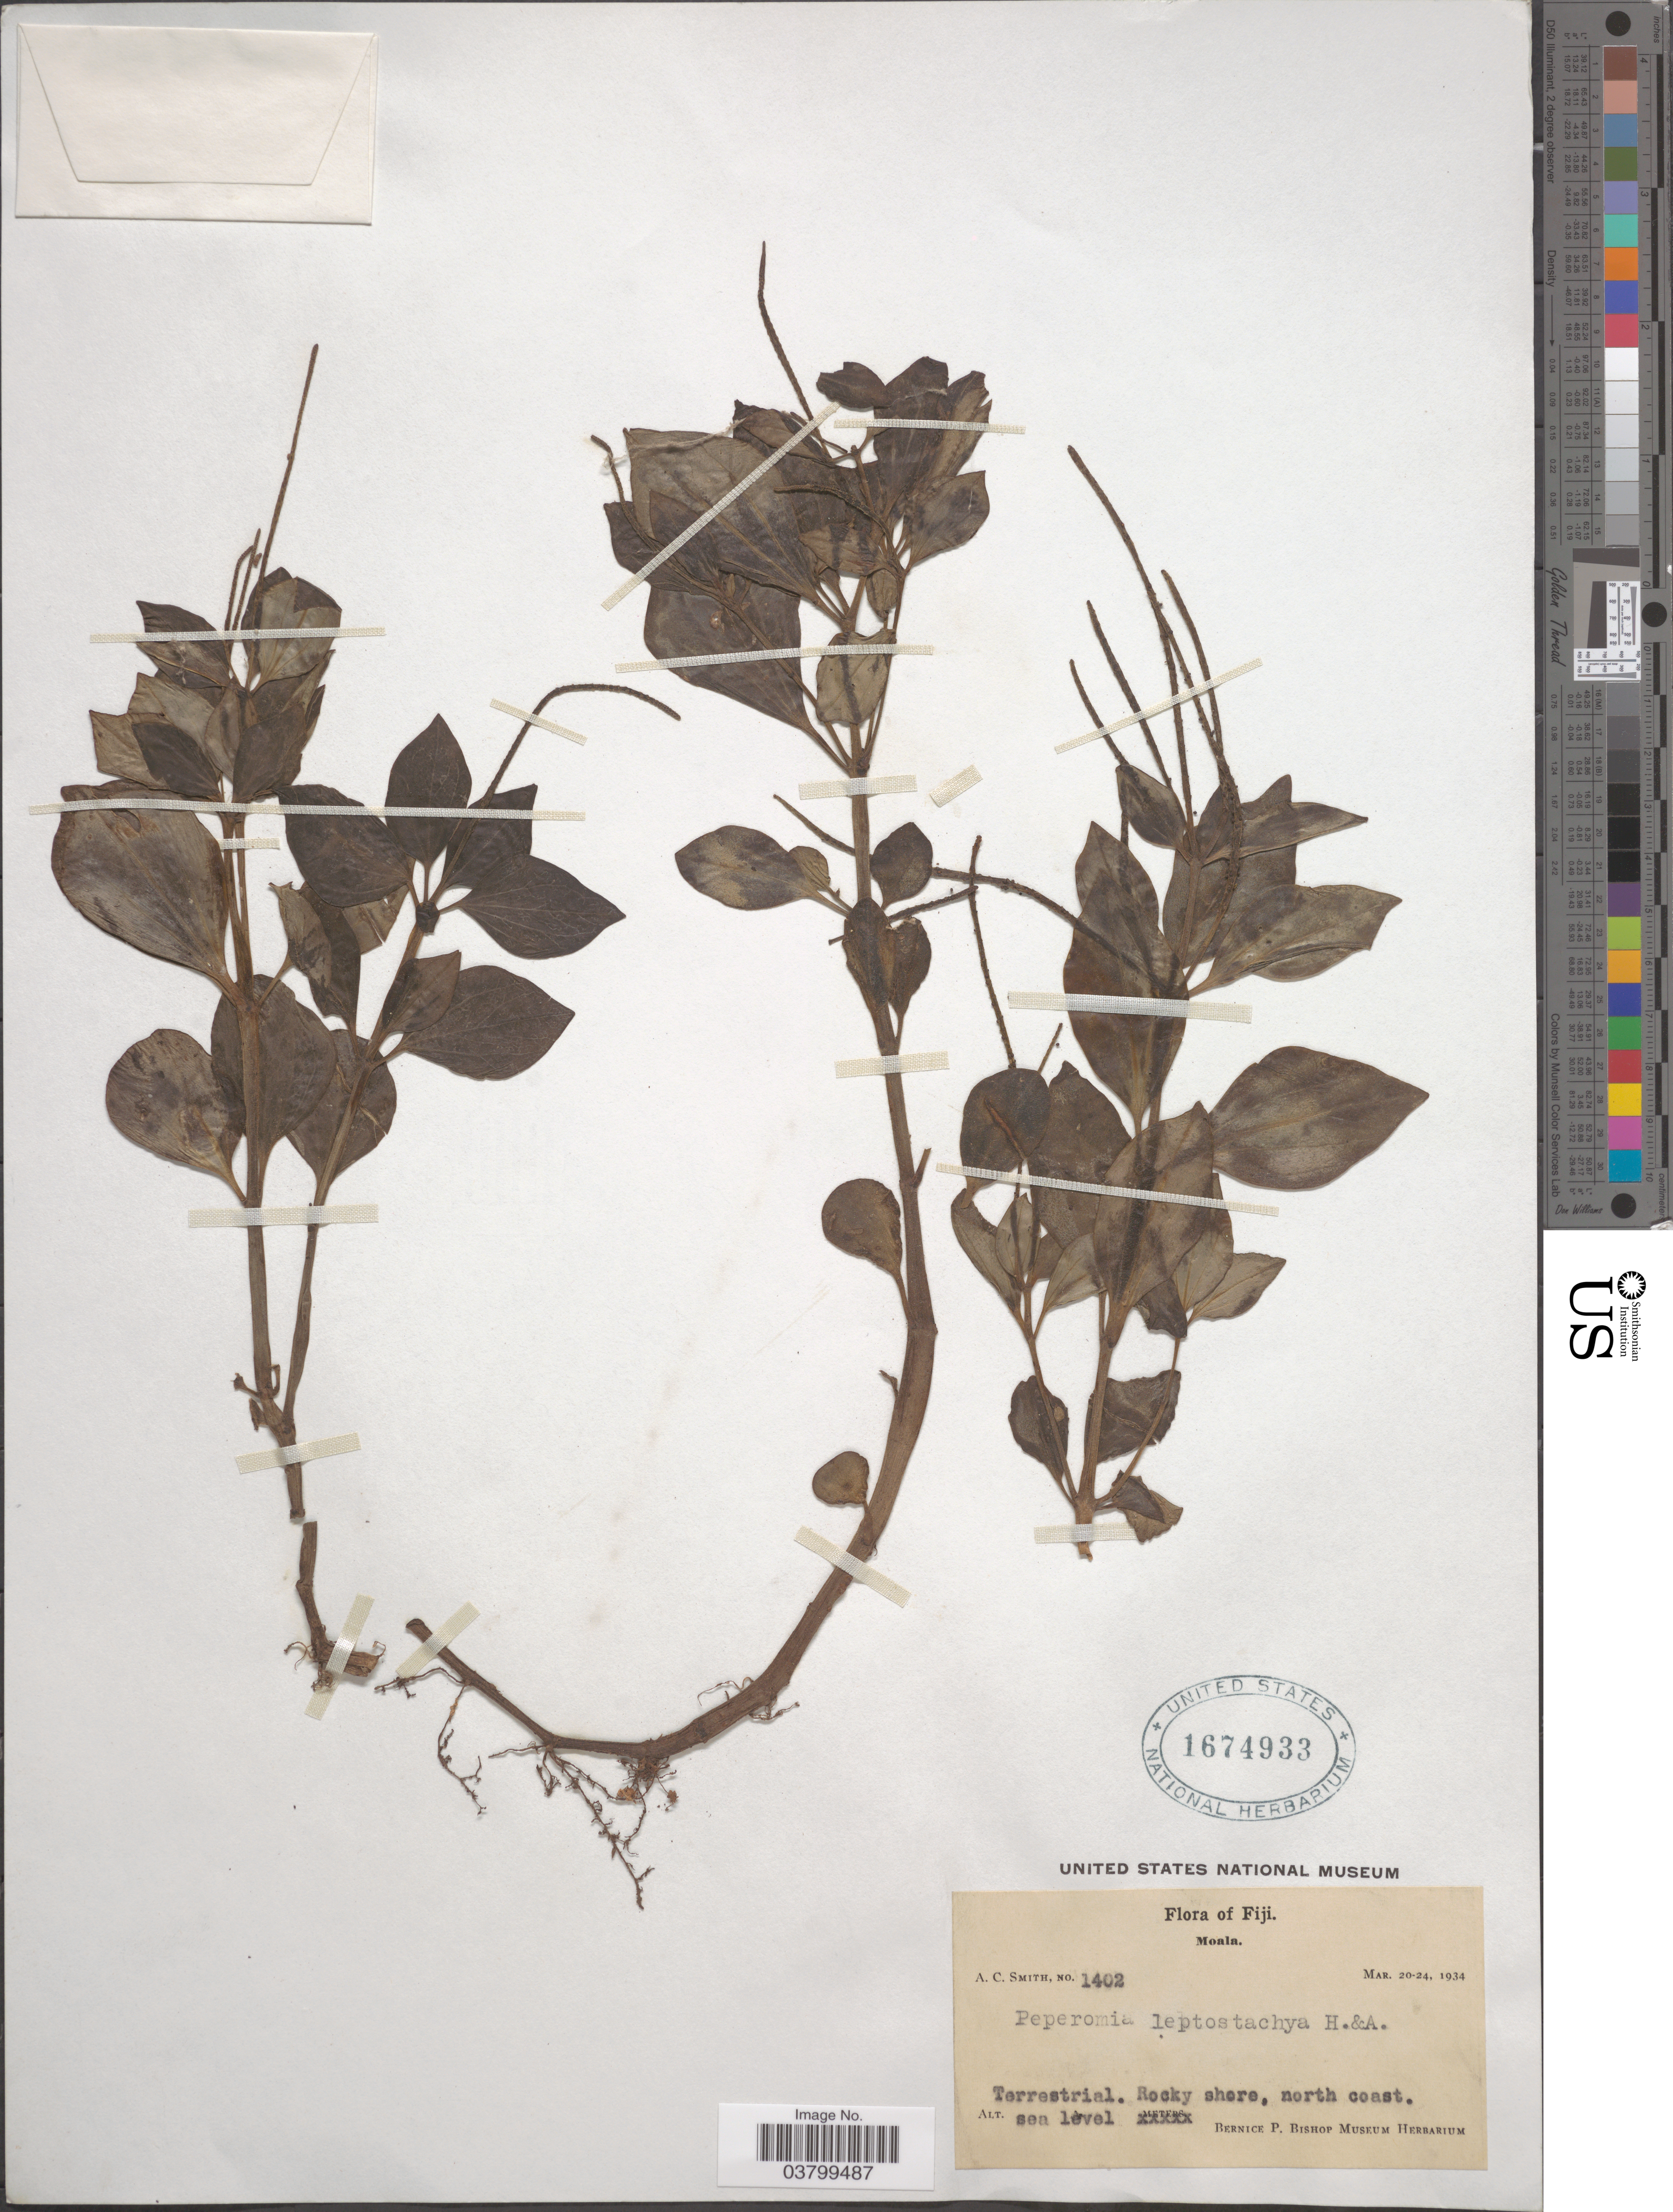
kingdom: Plantae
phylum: Tracheophyta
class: Magnoliopsida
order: Piperales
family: Piperaceae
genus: Peperomia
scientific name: Peperomia leptostachya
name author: Hook. & Arn.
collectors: A. C. Smith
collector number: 1402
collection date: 1934-03-20/1934-03-24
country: Fiji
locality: Moala. Rocky shore, north coast.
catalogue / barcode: US 1674933